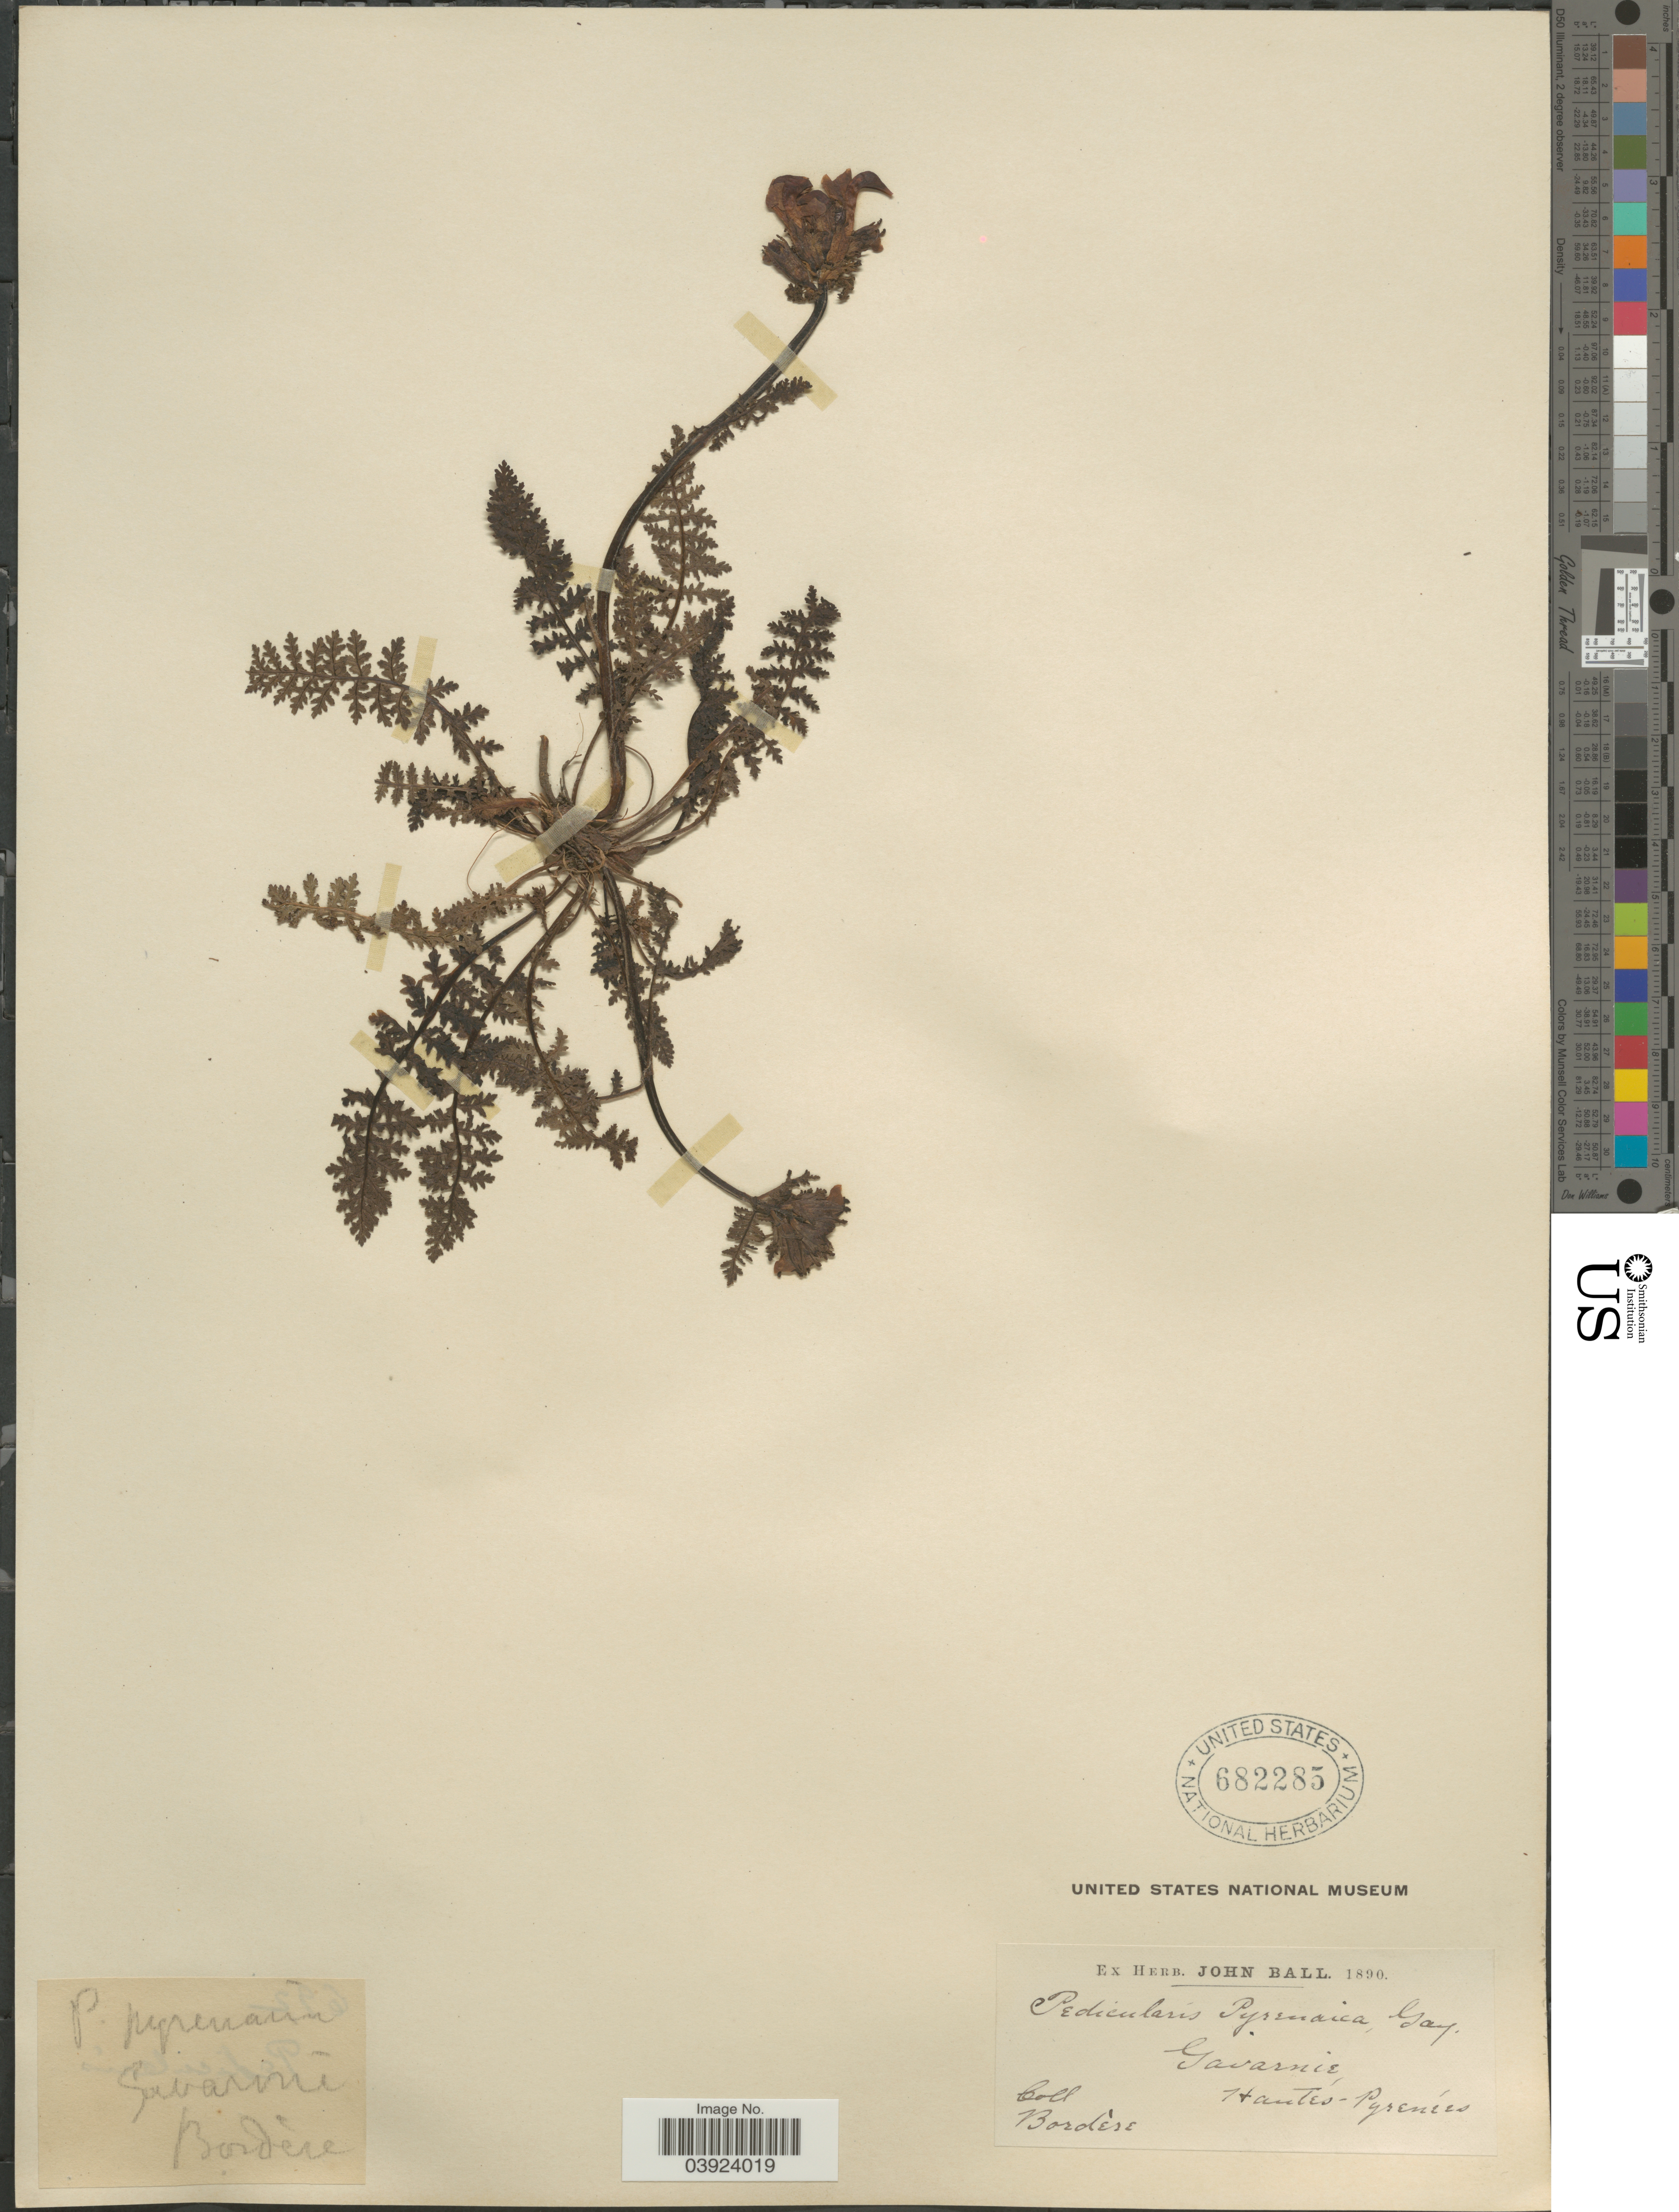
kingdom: Plantae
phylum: Tracheophyta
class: Magnoliopsida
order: Lamiales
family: Orobanchaceae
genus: Pedicularis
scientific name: Pedicularis pyrenaica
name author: J. Gay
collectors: -. Bordère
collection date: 1890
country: France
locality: Gavarnie, Hautes-Pyrenées.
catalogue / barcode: US 682285